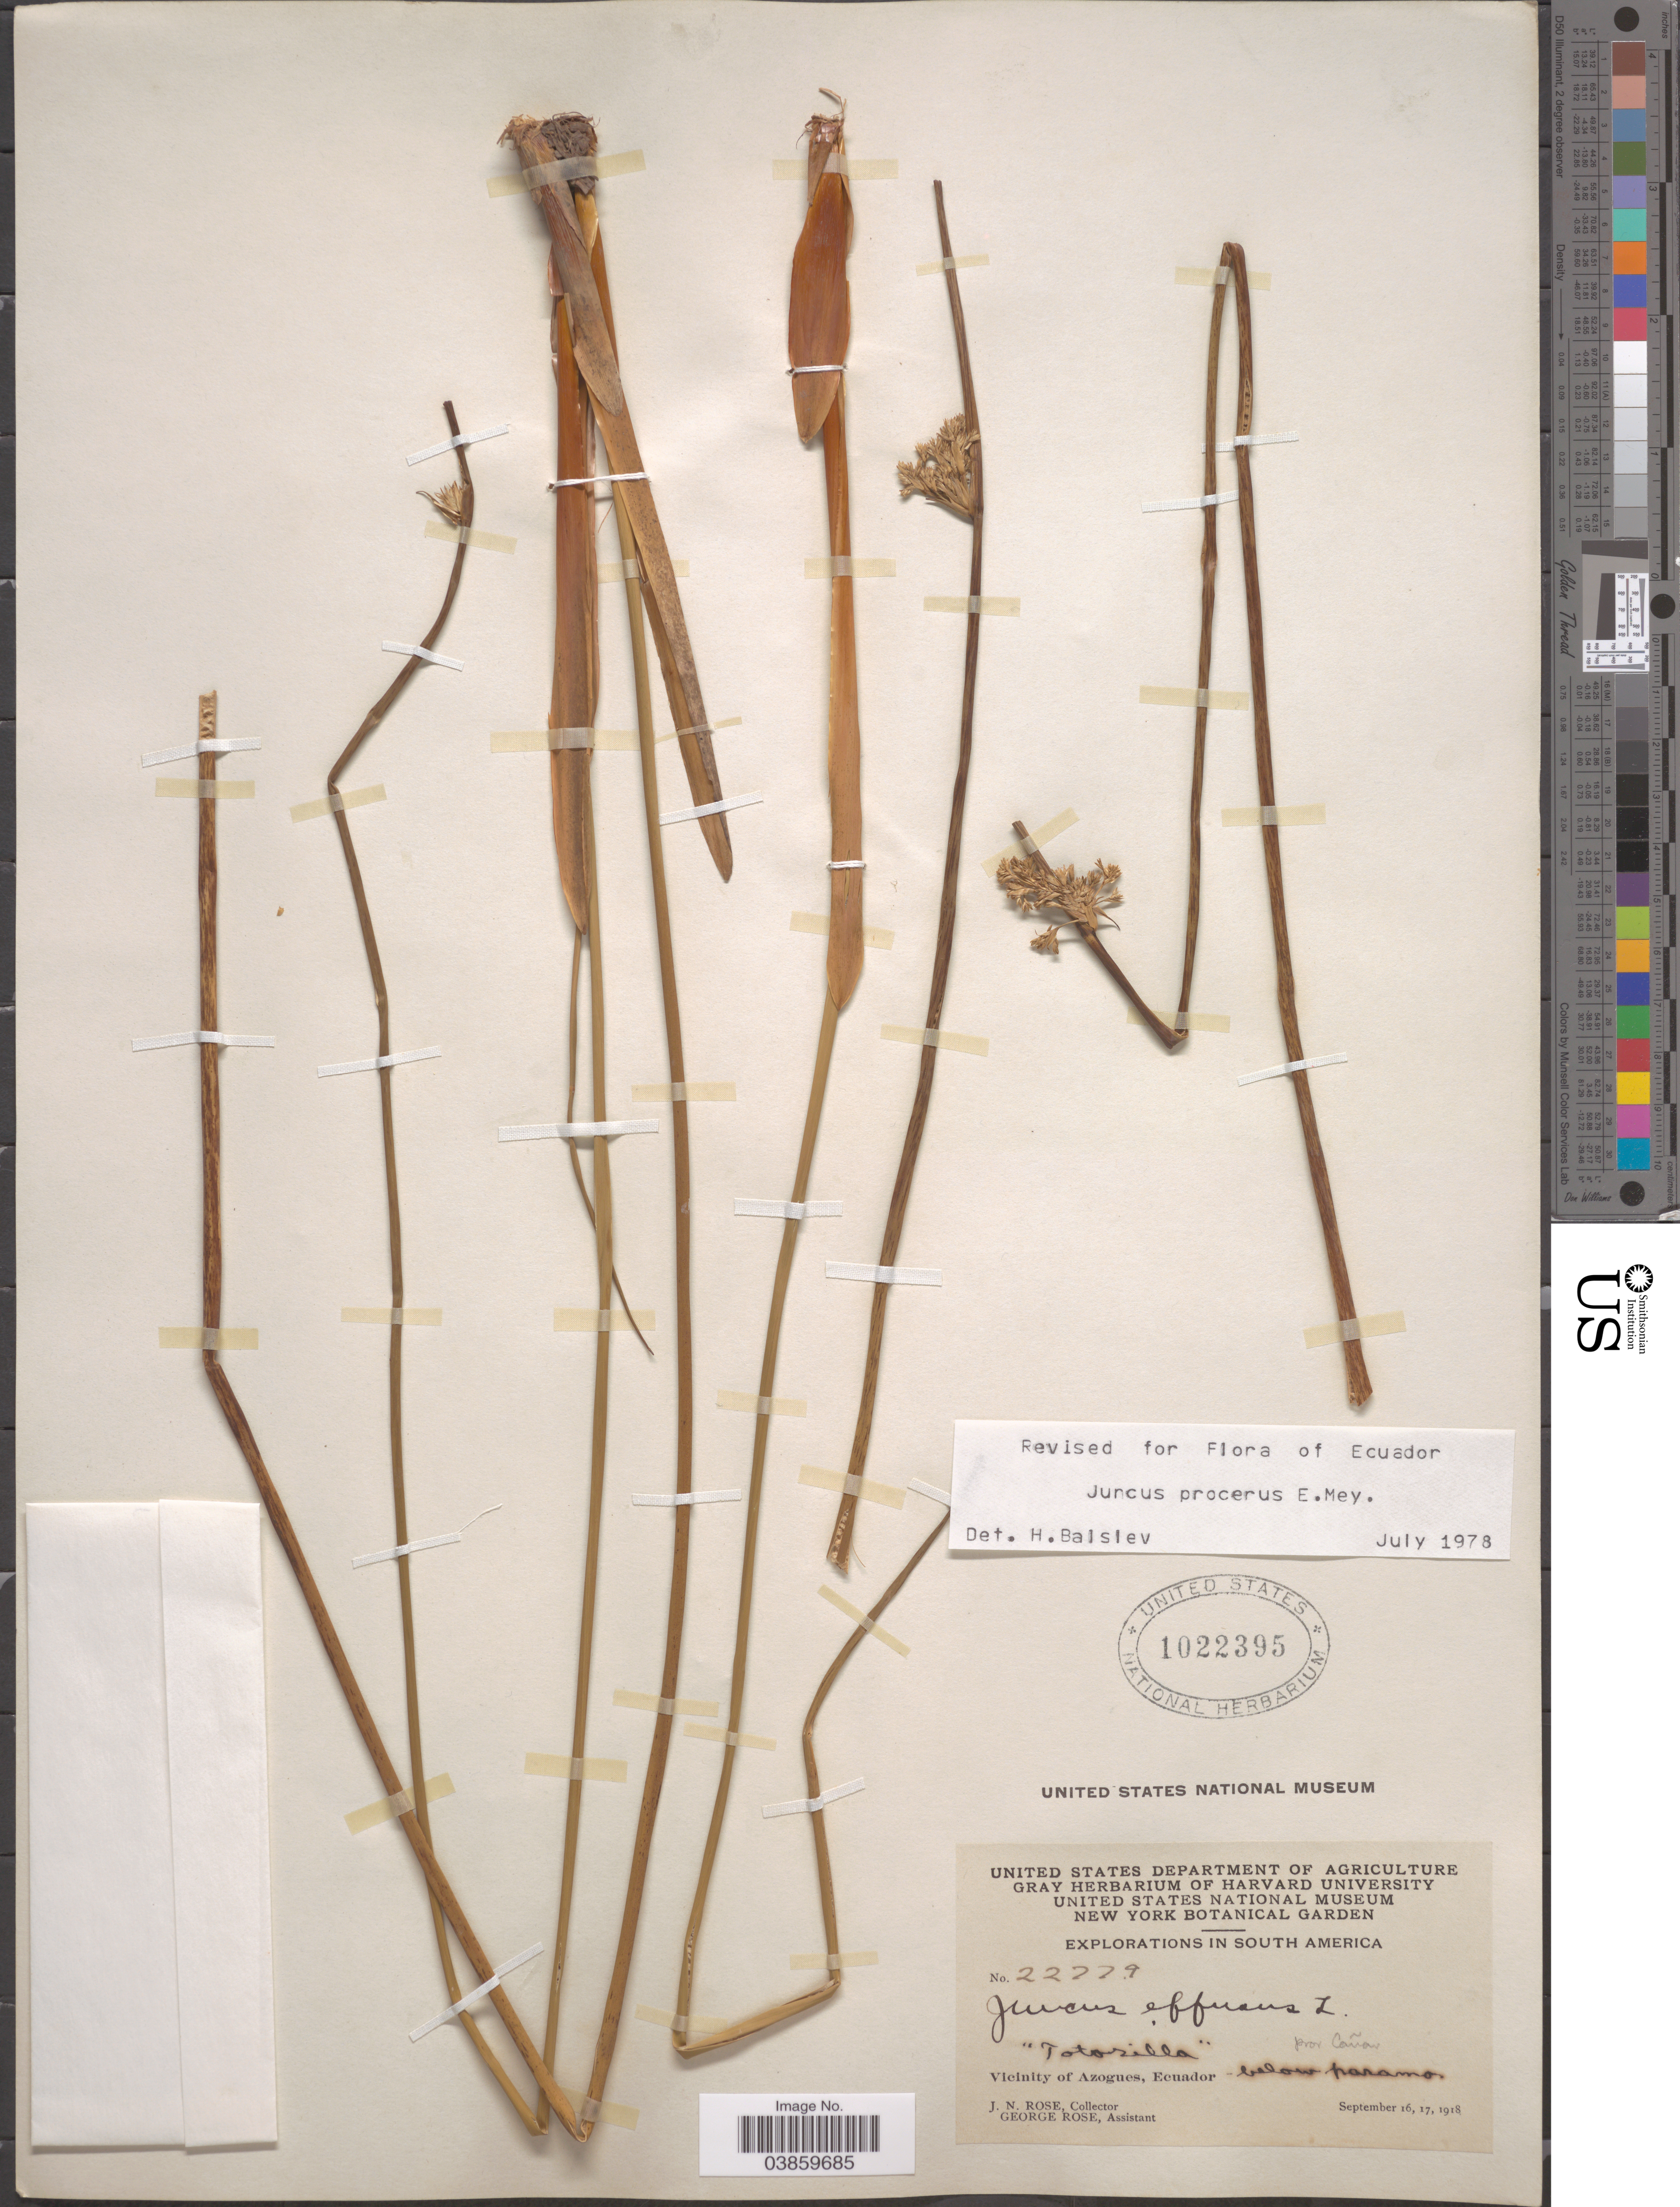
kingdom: Plantae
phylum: Tracheophyta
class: Liliopsida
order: Poales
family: Juncaceae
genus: Juncus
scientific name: Juncus procerus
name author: E. Mey.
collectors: J. N. Rose & G. Rose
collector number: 22779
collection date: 1918-09-16/1918-09-17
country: Ecuador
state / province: Cañar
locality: South America. 'Totosilla' [unsure placement] Vicinity of Azogues, below paramo.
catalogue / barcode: US 1022395